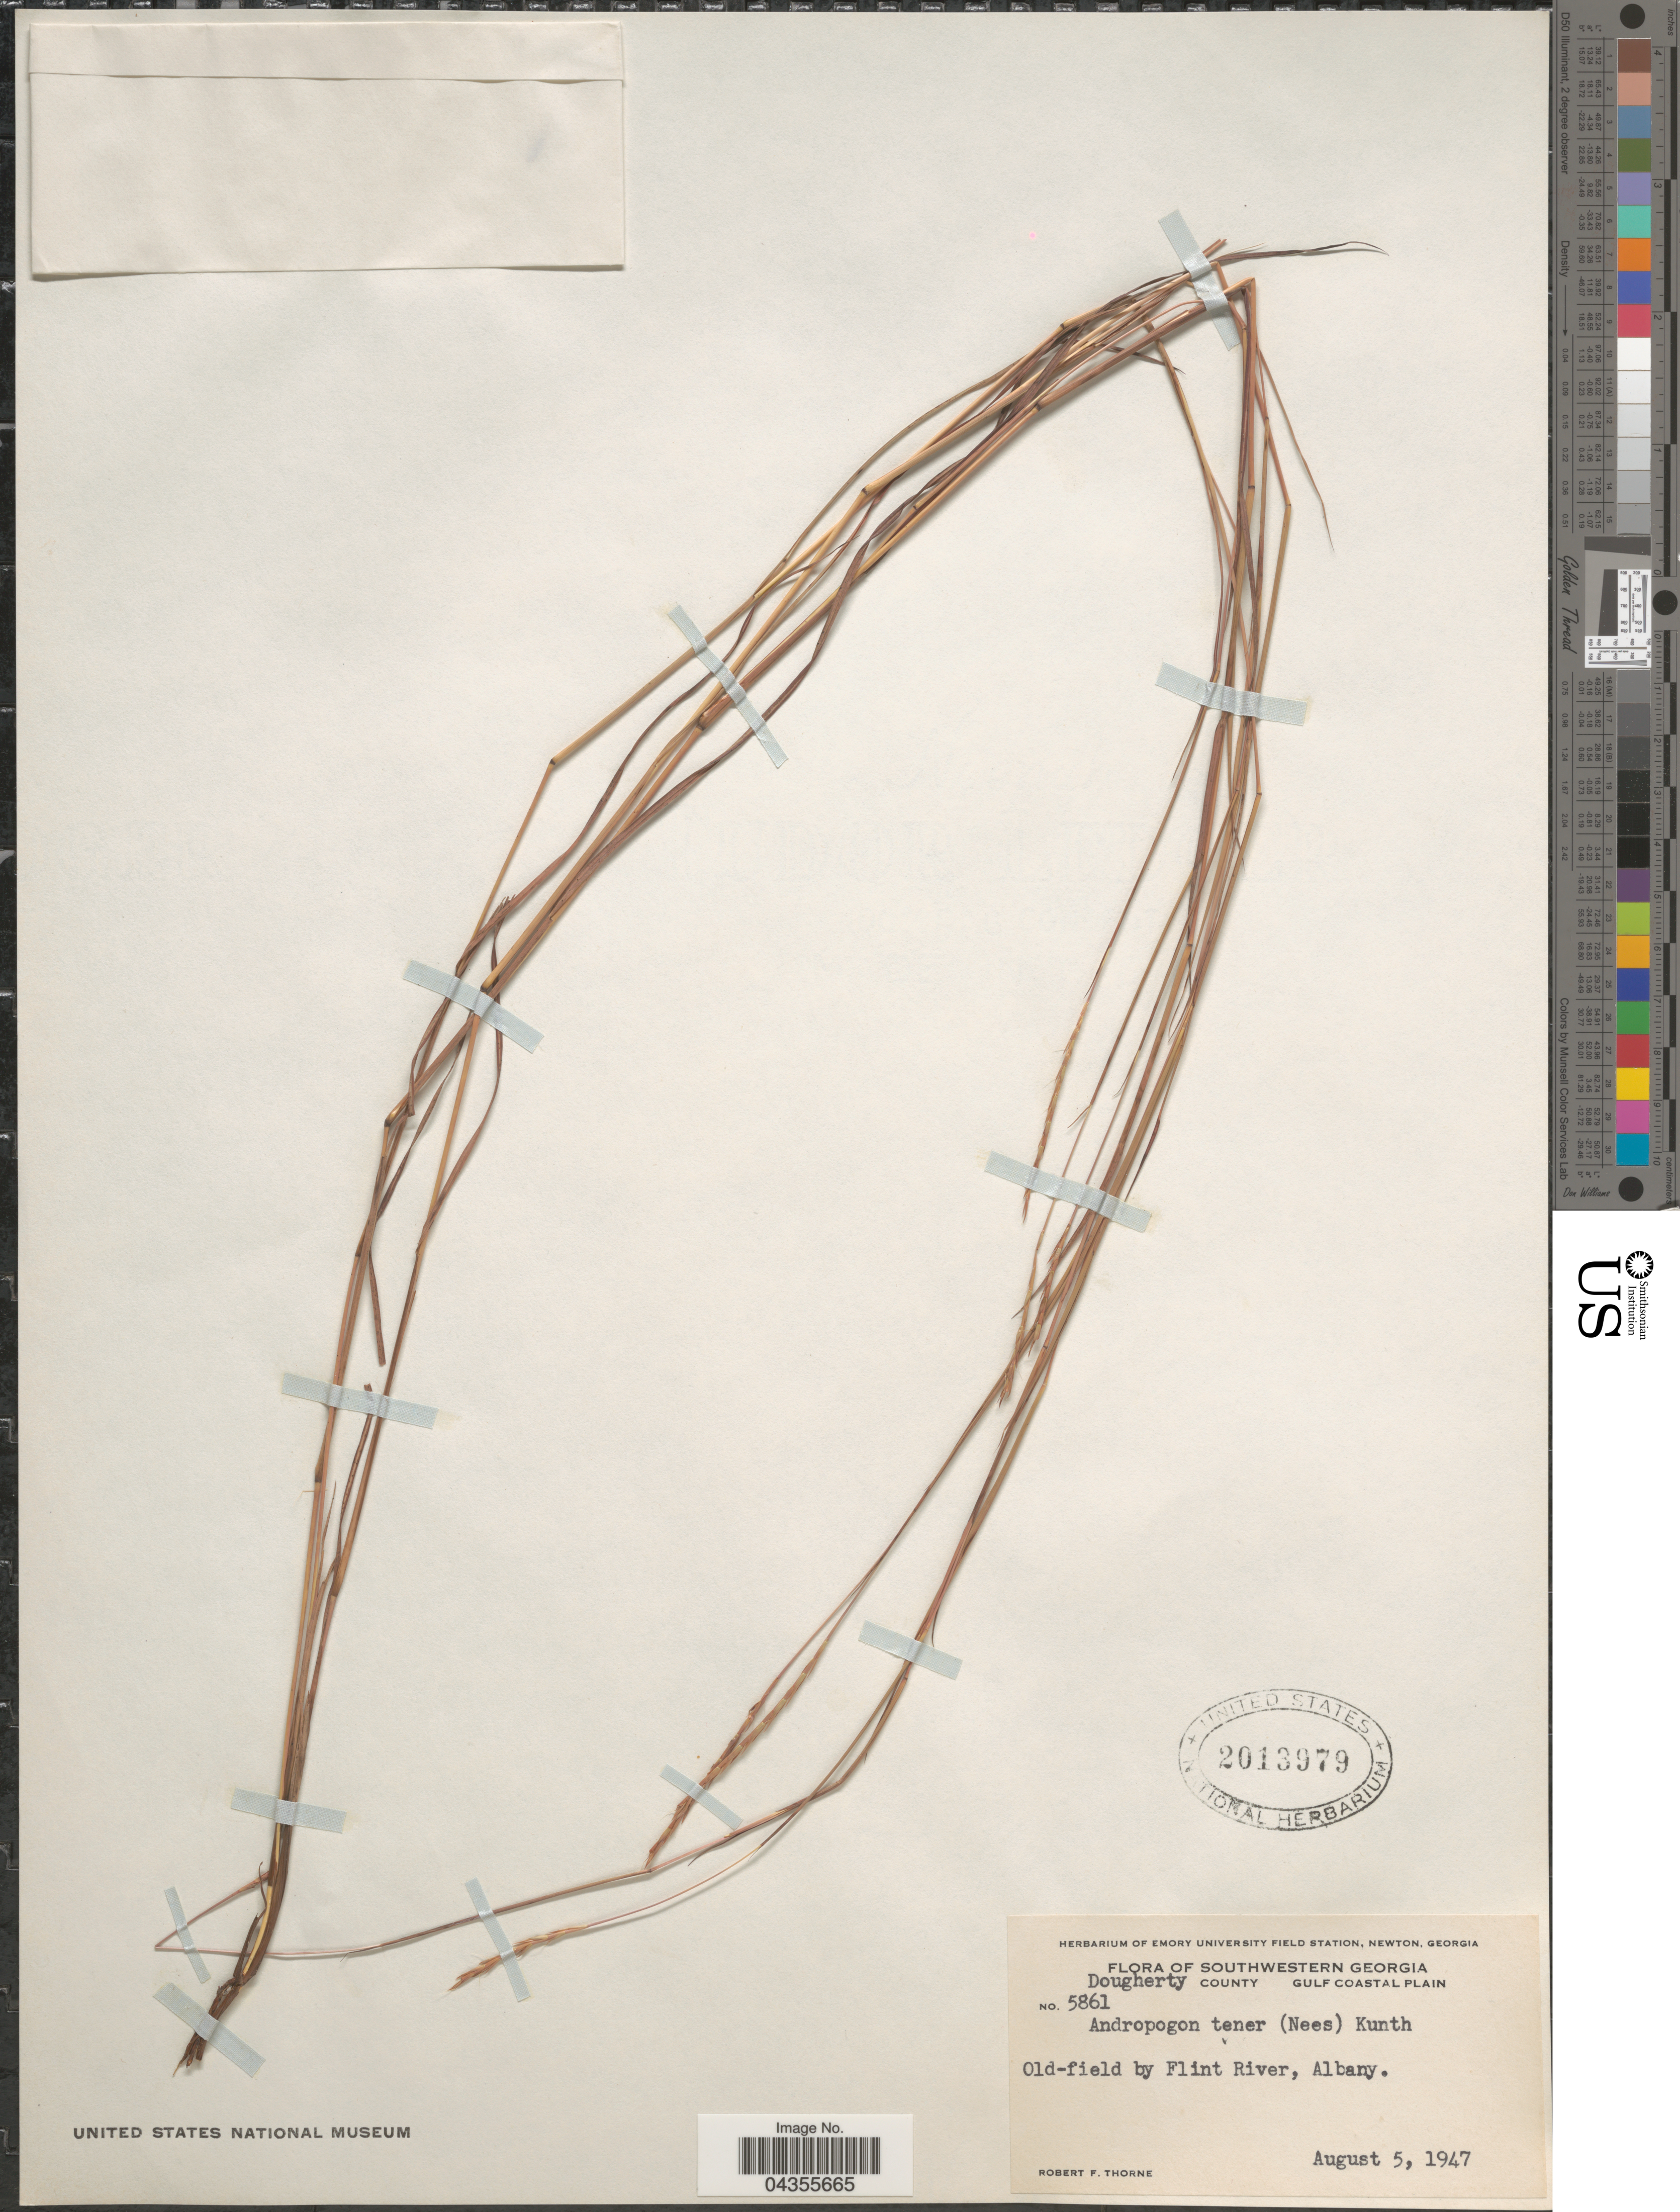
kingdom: Plantae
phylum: Tracheophyta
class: Liliopsida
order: Poales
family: Poaceae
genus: Schizachyrium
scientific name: Schizachyrium tenerum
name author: Nees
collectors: R. F. Thorne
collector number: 5861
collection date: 1947-08-05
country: United States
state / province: Georgia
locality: Southwestern Georgia. Dougherty County. Gulf Coastal Plain. Old-field by Flint River, Albany.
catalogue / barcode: US 2013979